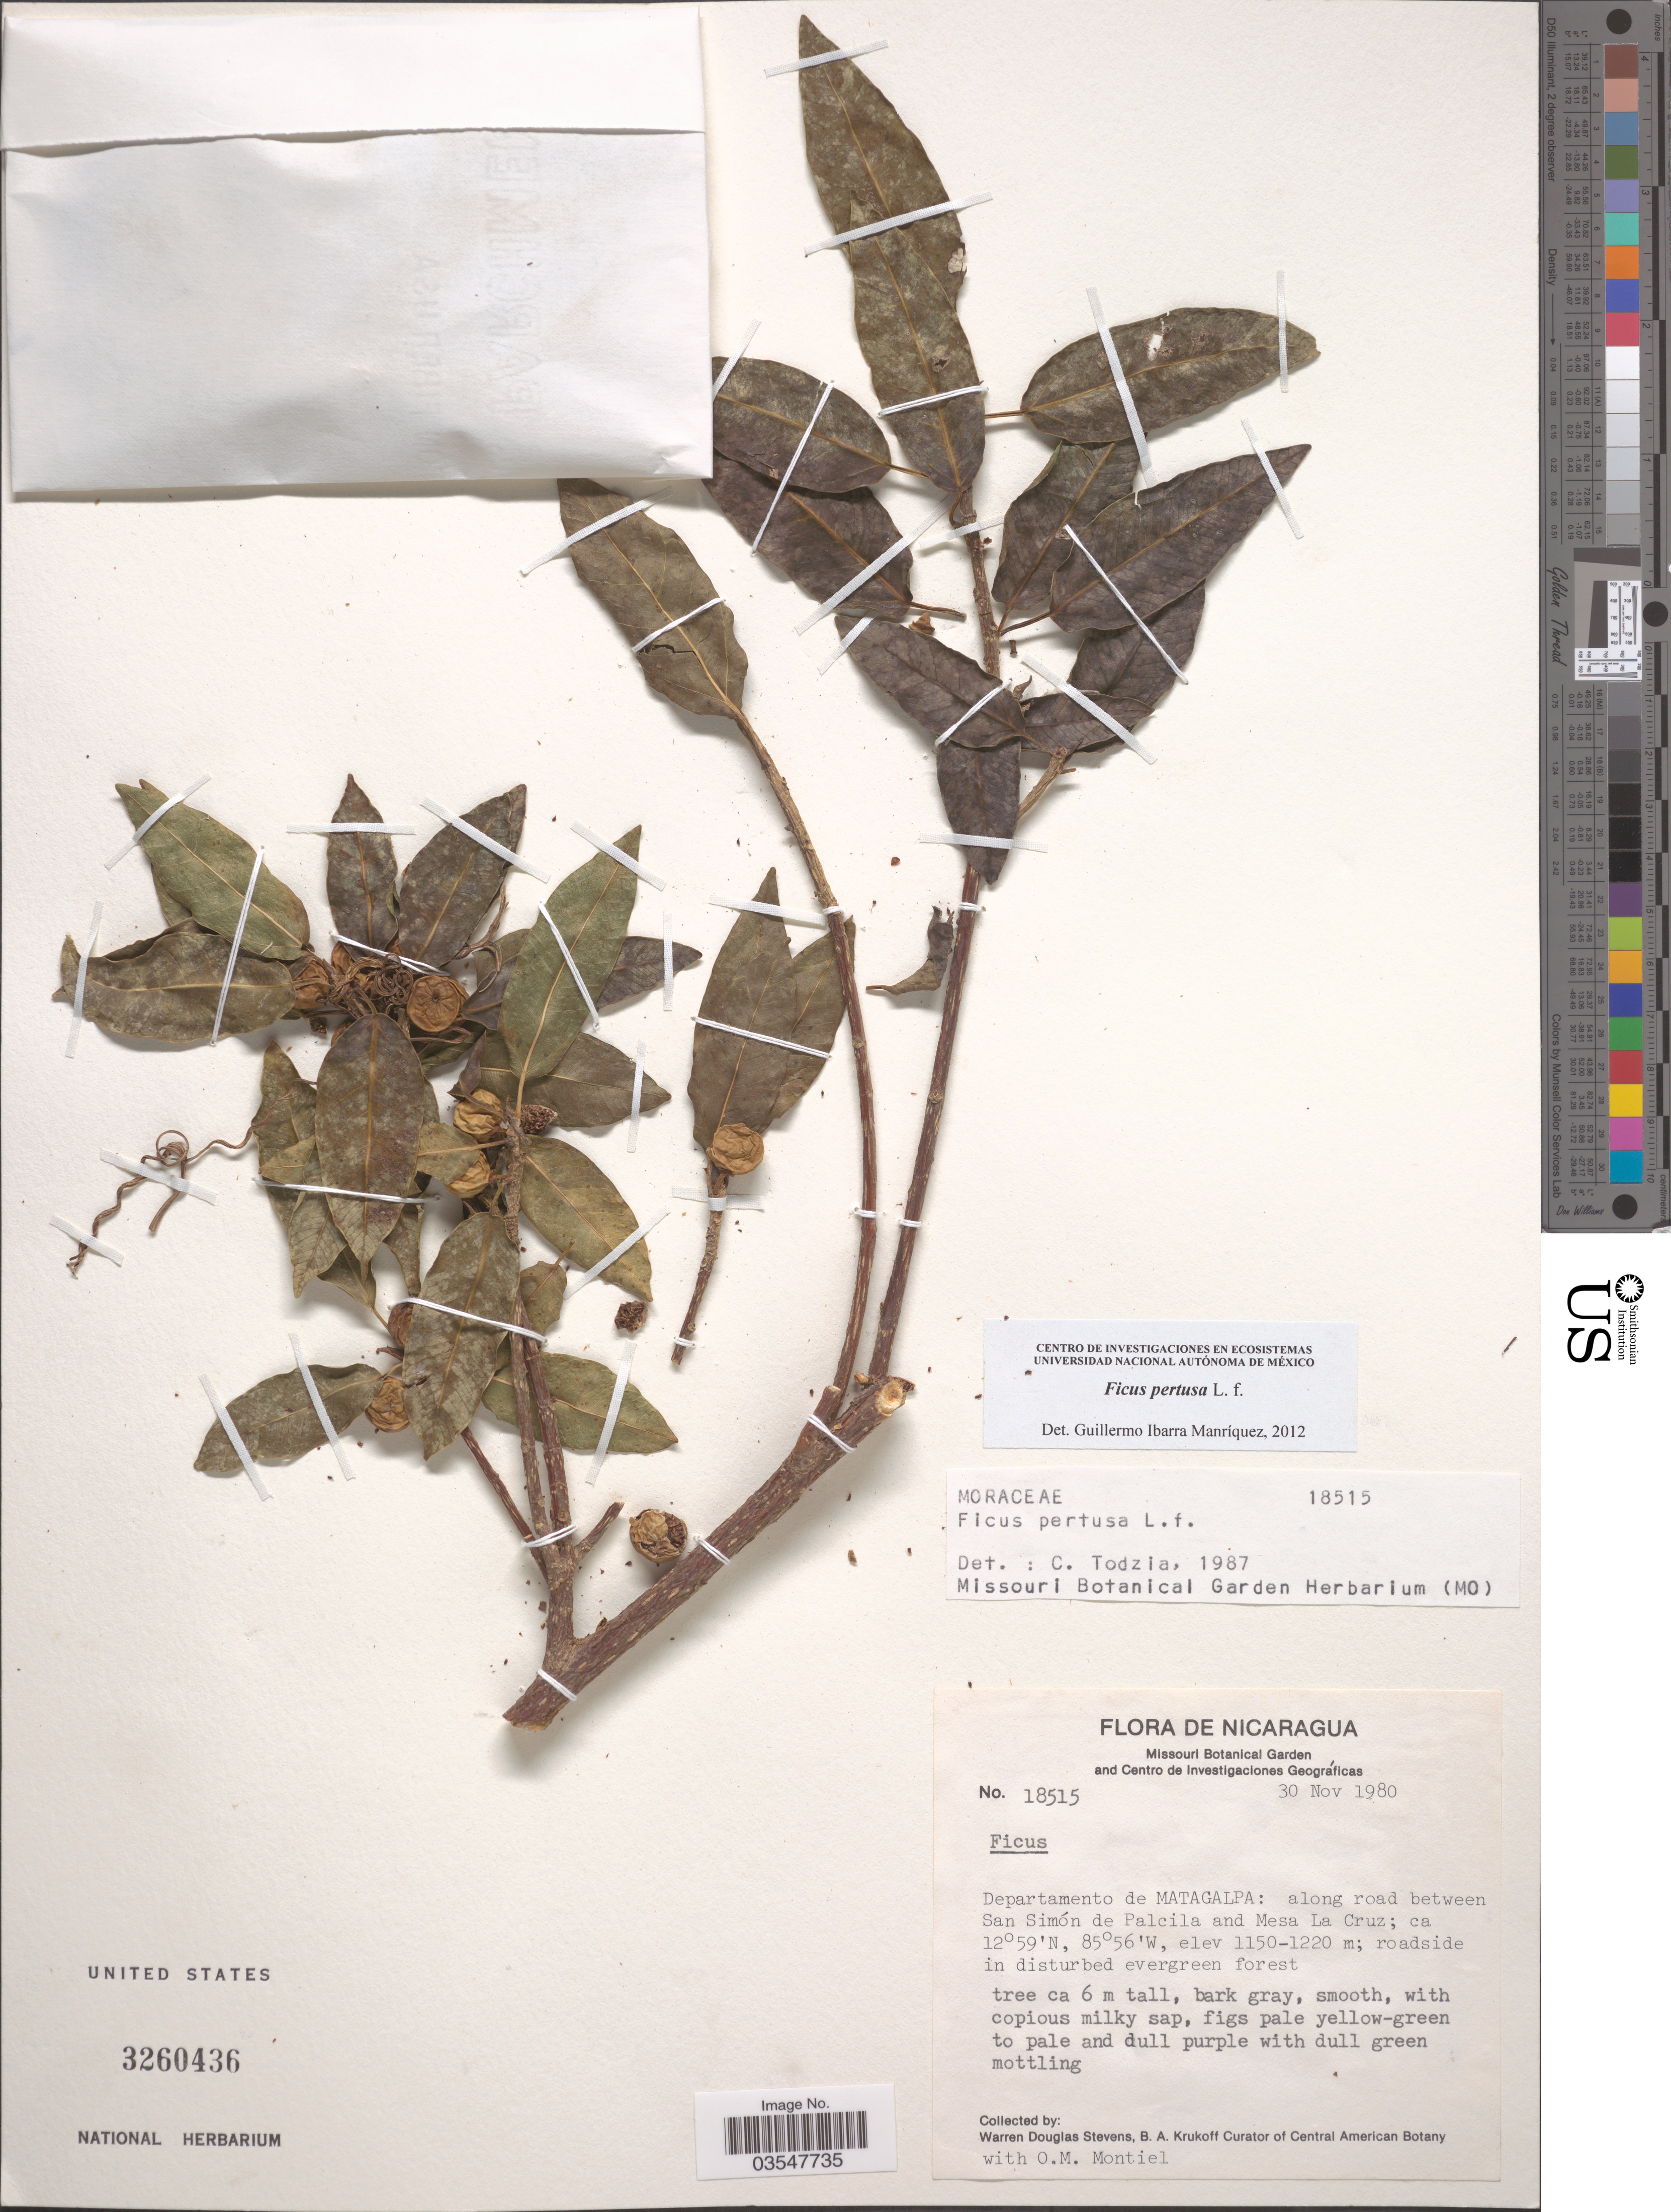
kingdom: Plantae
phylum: Tracheophyta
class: Magnoliopsida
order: Rosales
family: Moraceae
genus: Ficus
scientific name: Ficus pertusa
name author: L. f.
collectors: W. D. Stevens, B. A. Krukoff & O. Montiel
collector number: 18515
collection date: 1980-11-30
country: Nicaragua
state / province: Matagalpa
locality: Departamento de Matagalpa: along road between San Simón de Palcilla and Mesa La Cruz.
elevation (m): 1150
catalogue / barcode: US 3260436